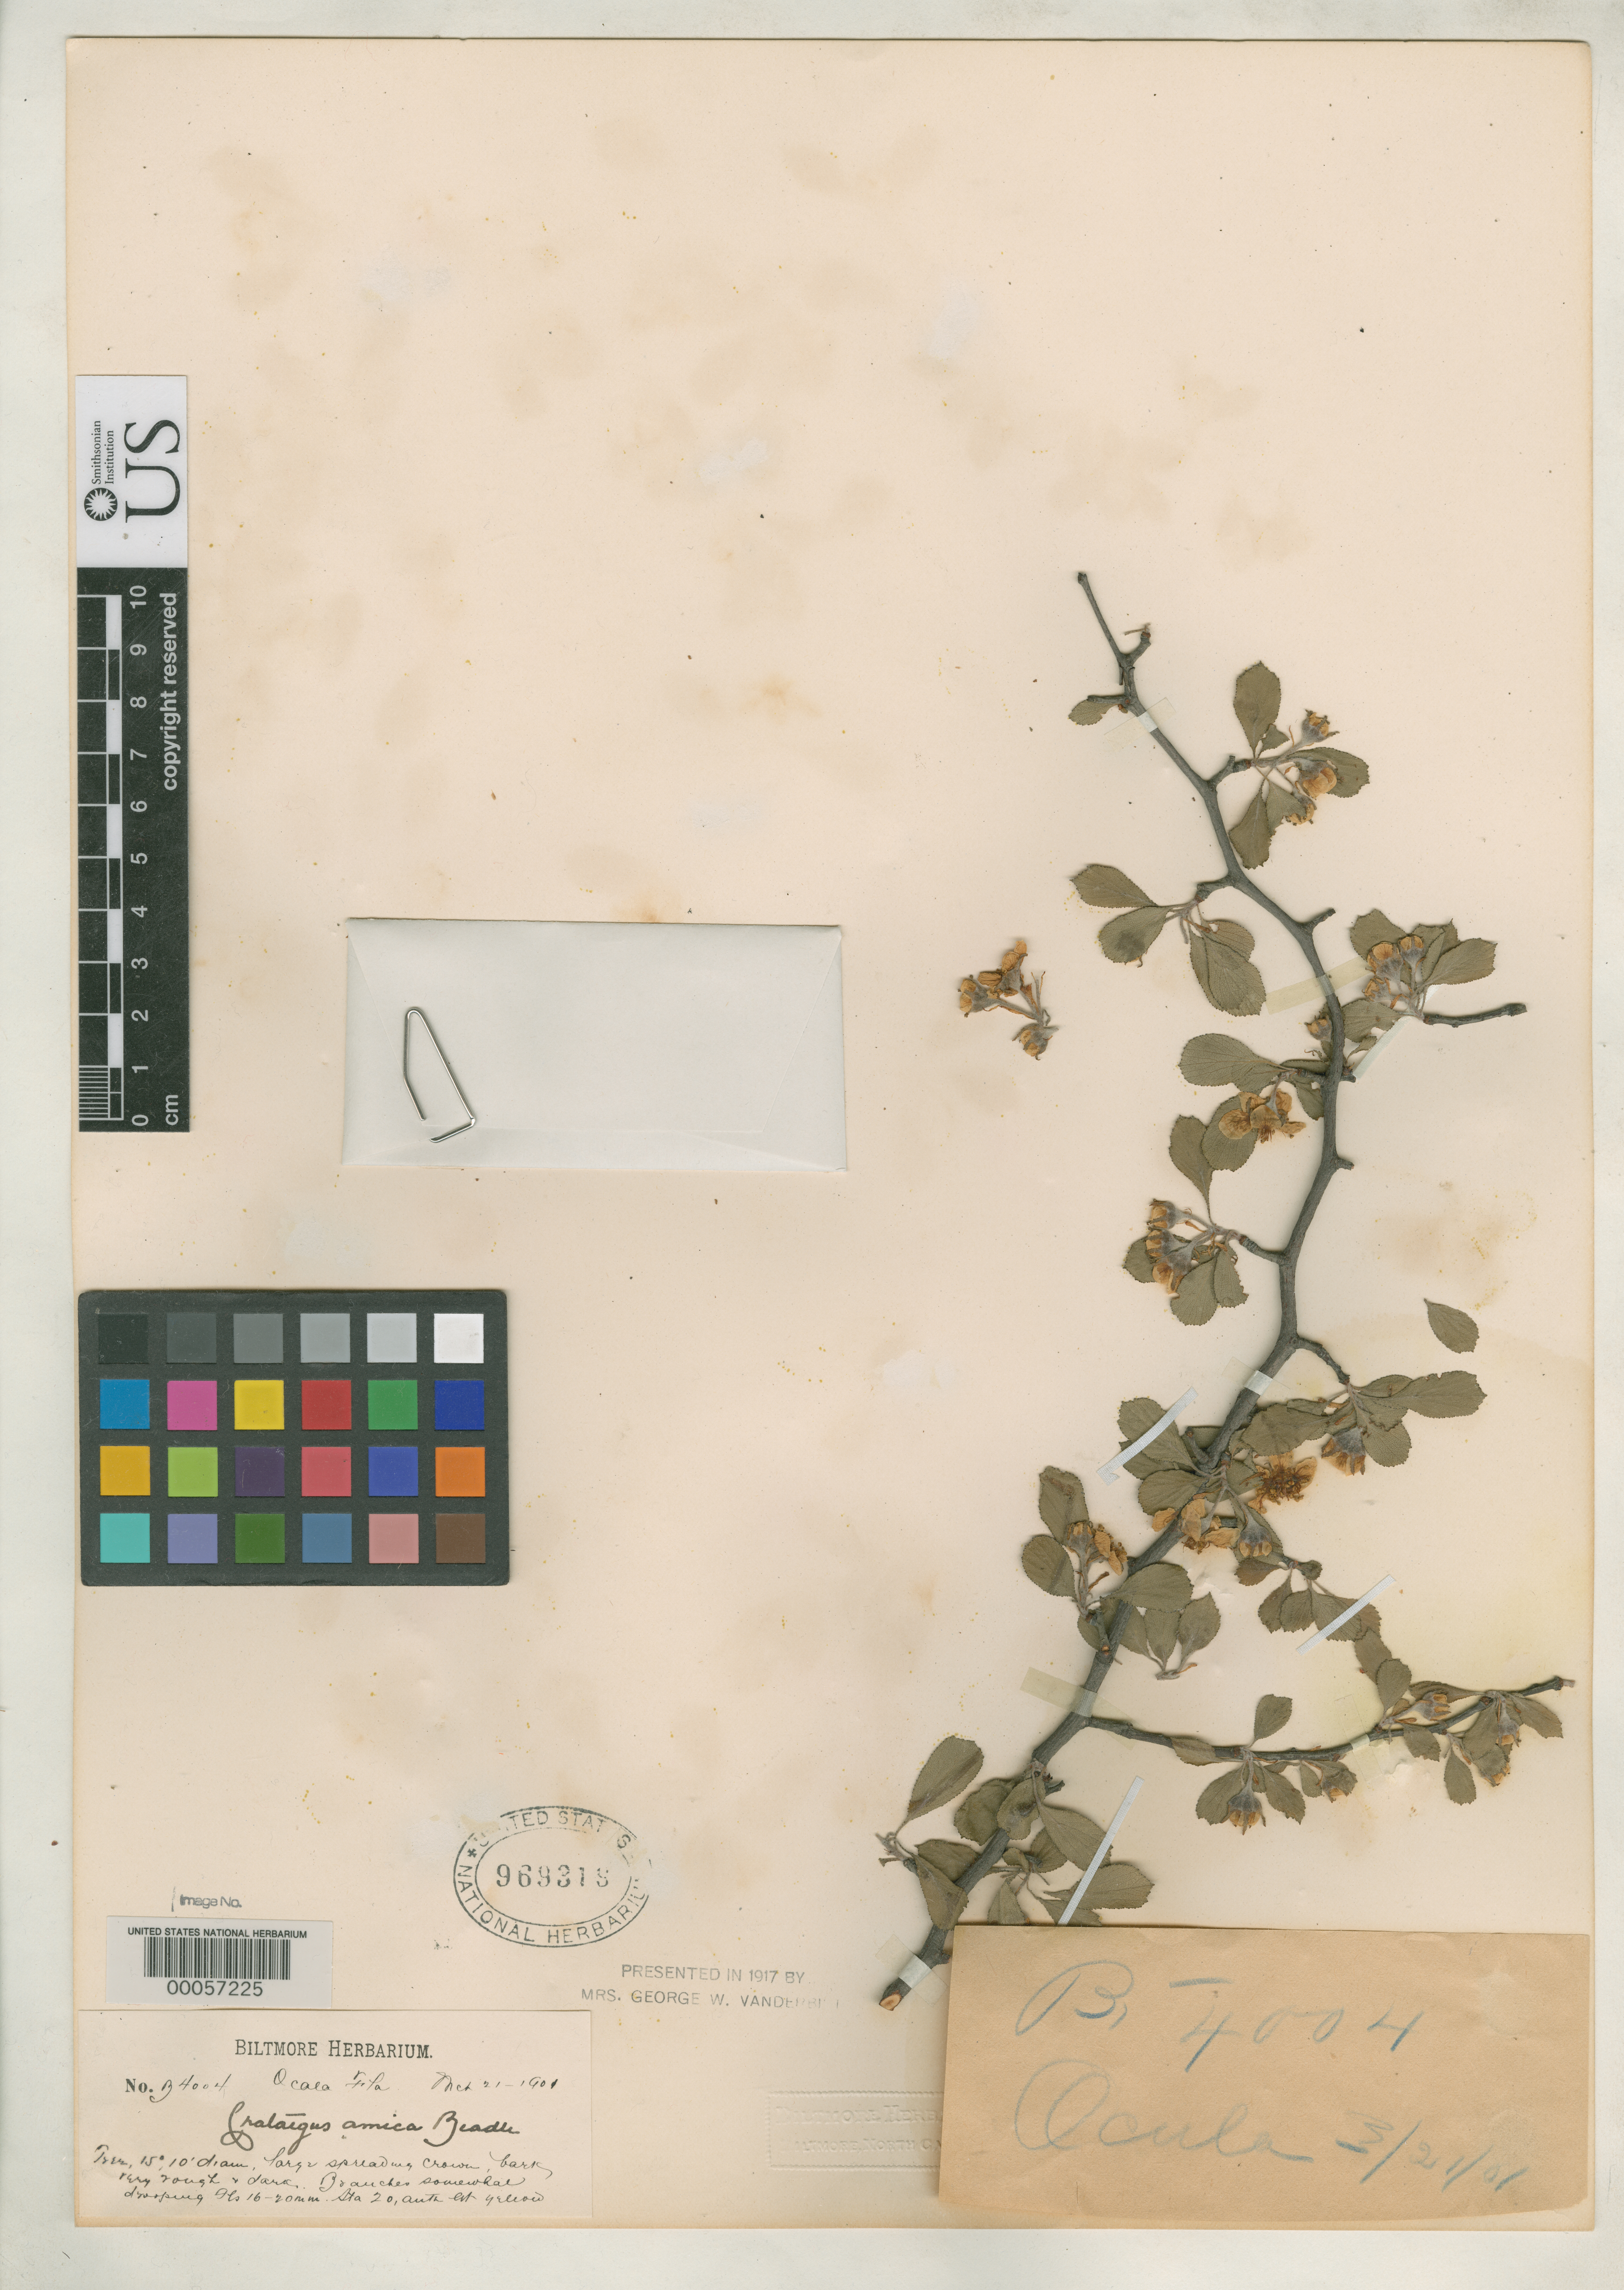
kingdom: Plantae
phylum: Tracheophyta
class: Magnoliopsida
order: Rosales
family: Rosaceae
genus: Crataegus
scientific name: Crataegus amica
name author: Beadle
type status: Syntype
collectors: C. Beadle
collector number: B 4004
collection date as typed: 21 Mar 1921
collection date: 1921-03-21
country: United States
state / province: Florida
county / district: Marion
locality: Ocala.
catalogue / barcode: US 969319